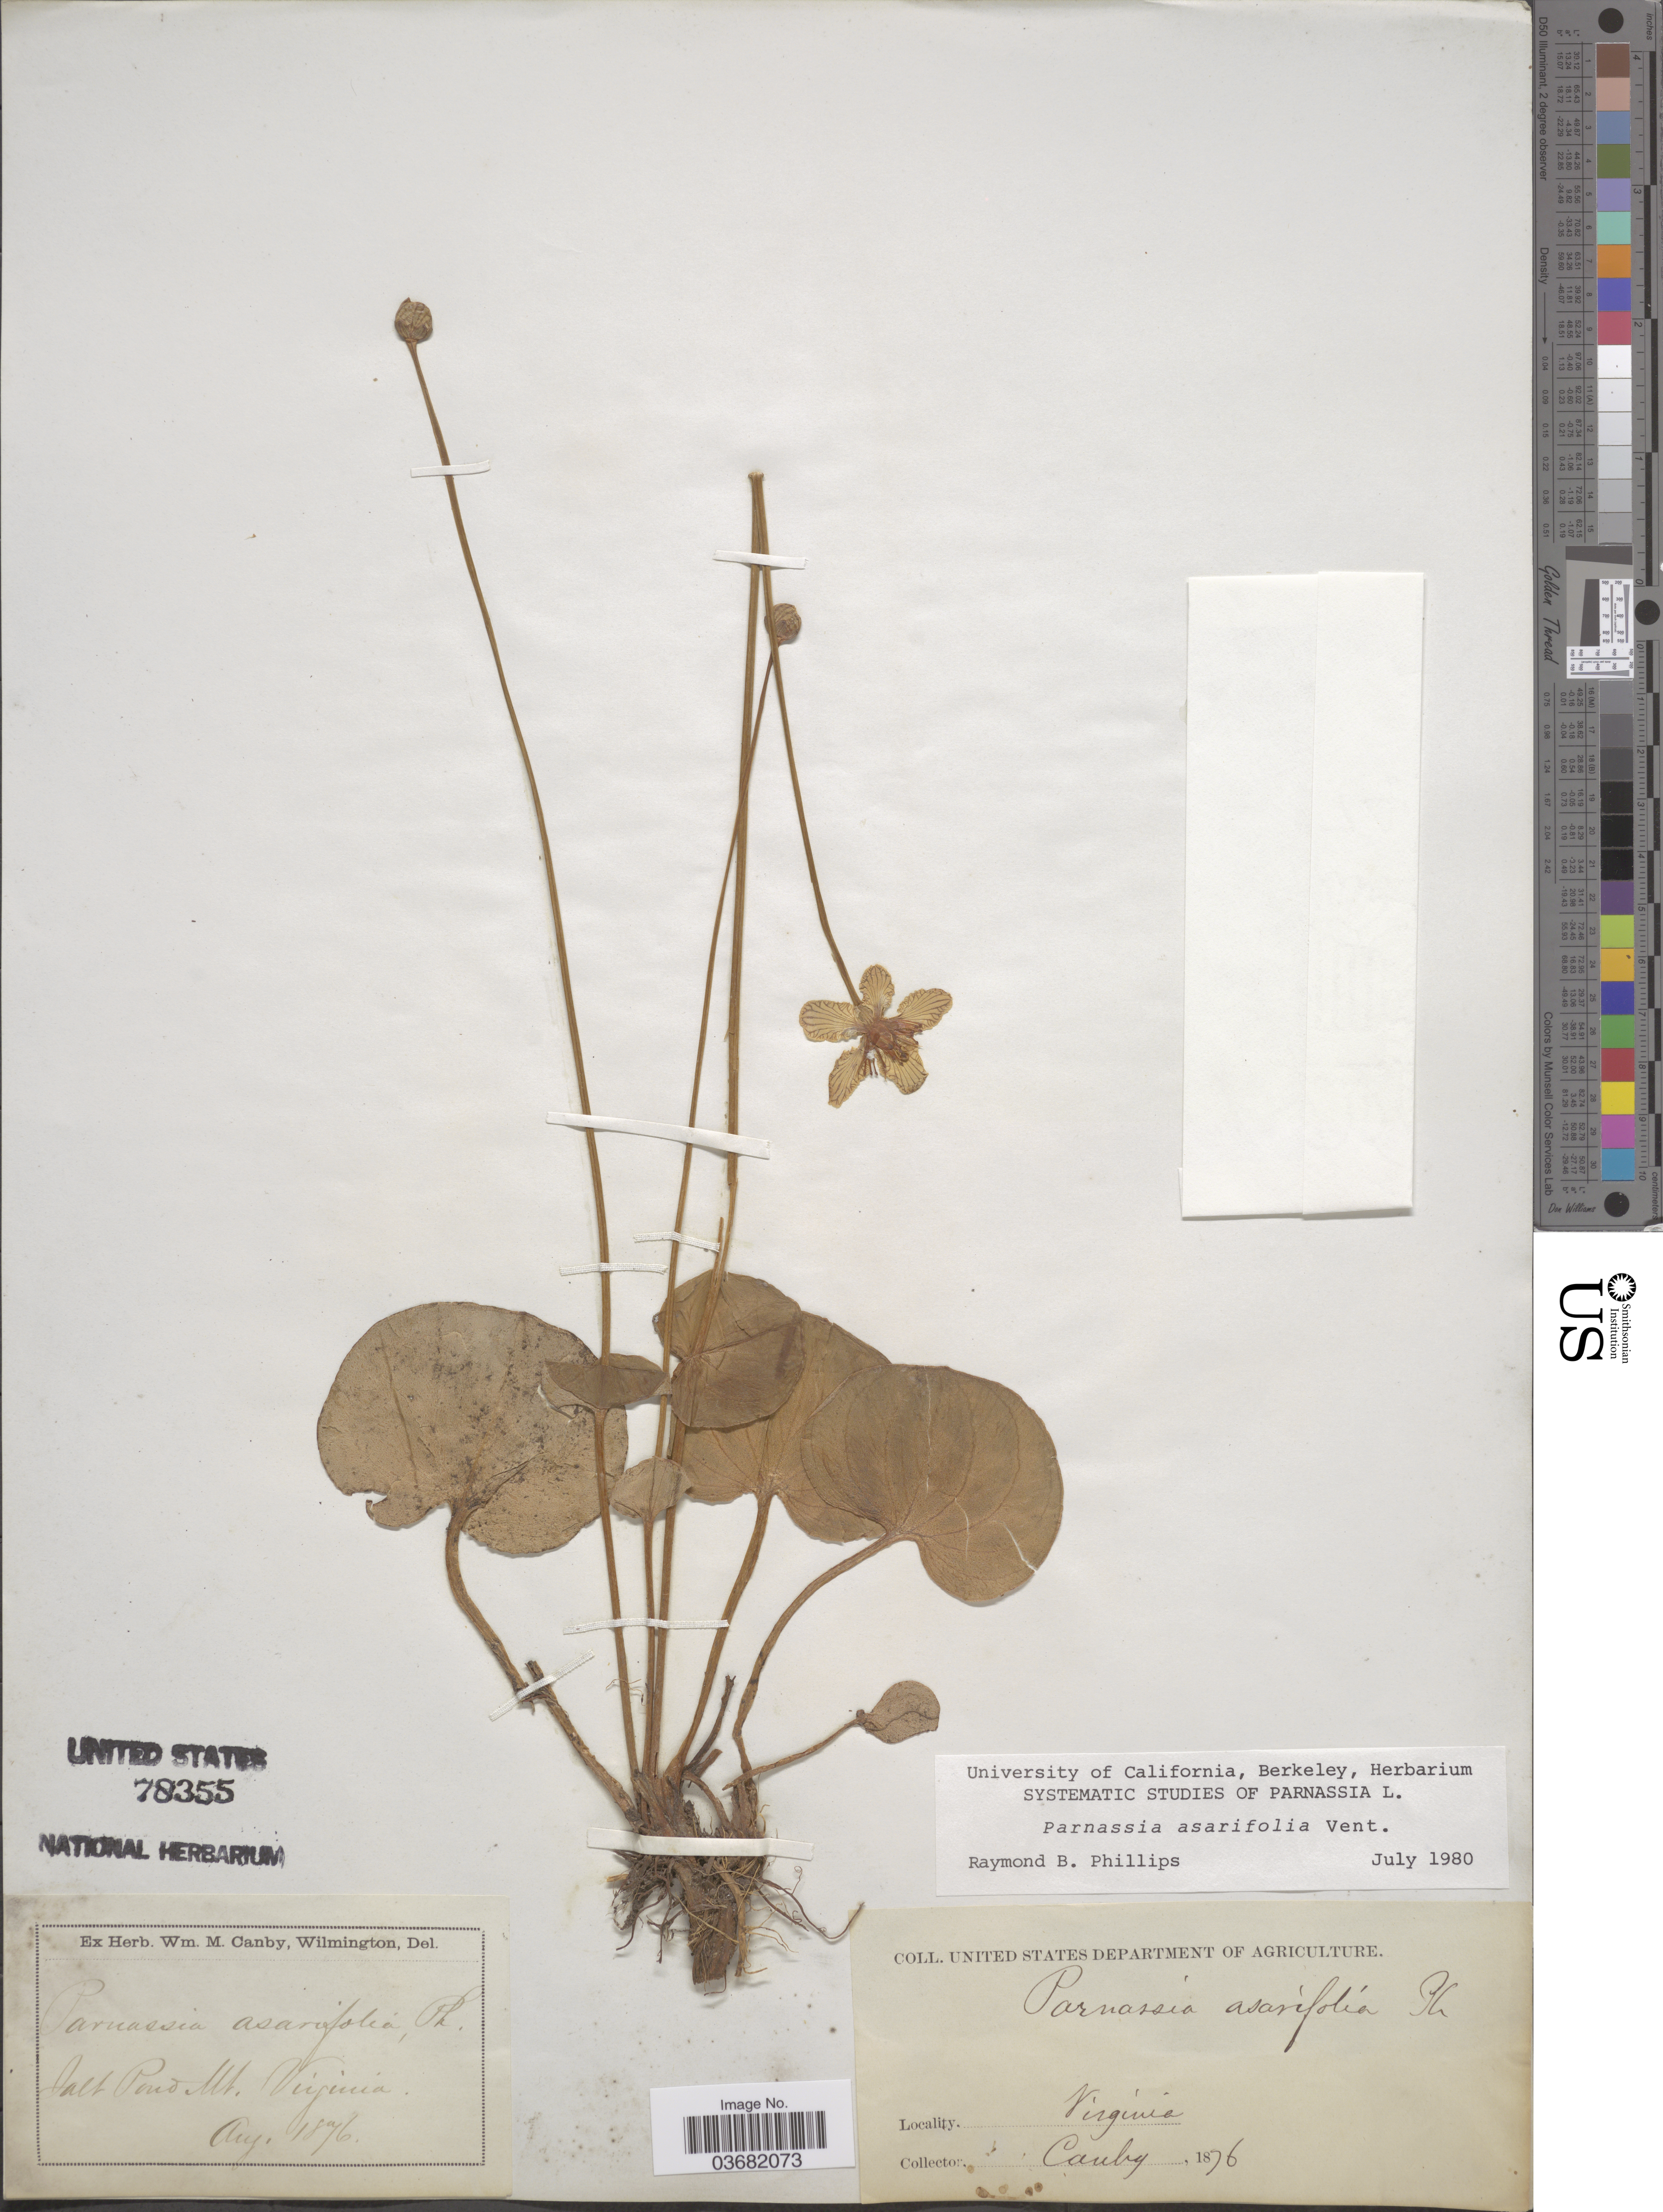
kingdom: Plantae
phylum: Tracheophyta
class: Magnoliopsida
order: Celastrales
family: Parnassiaceae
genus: Parnassia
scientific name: Parnassia asarifolia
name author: Vent.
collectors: W. M. Canby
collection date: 1876-08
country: United States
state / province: Virginia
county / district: Giles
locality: Salt Pond Mt.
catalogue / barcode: US 78355